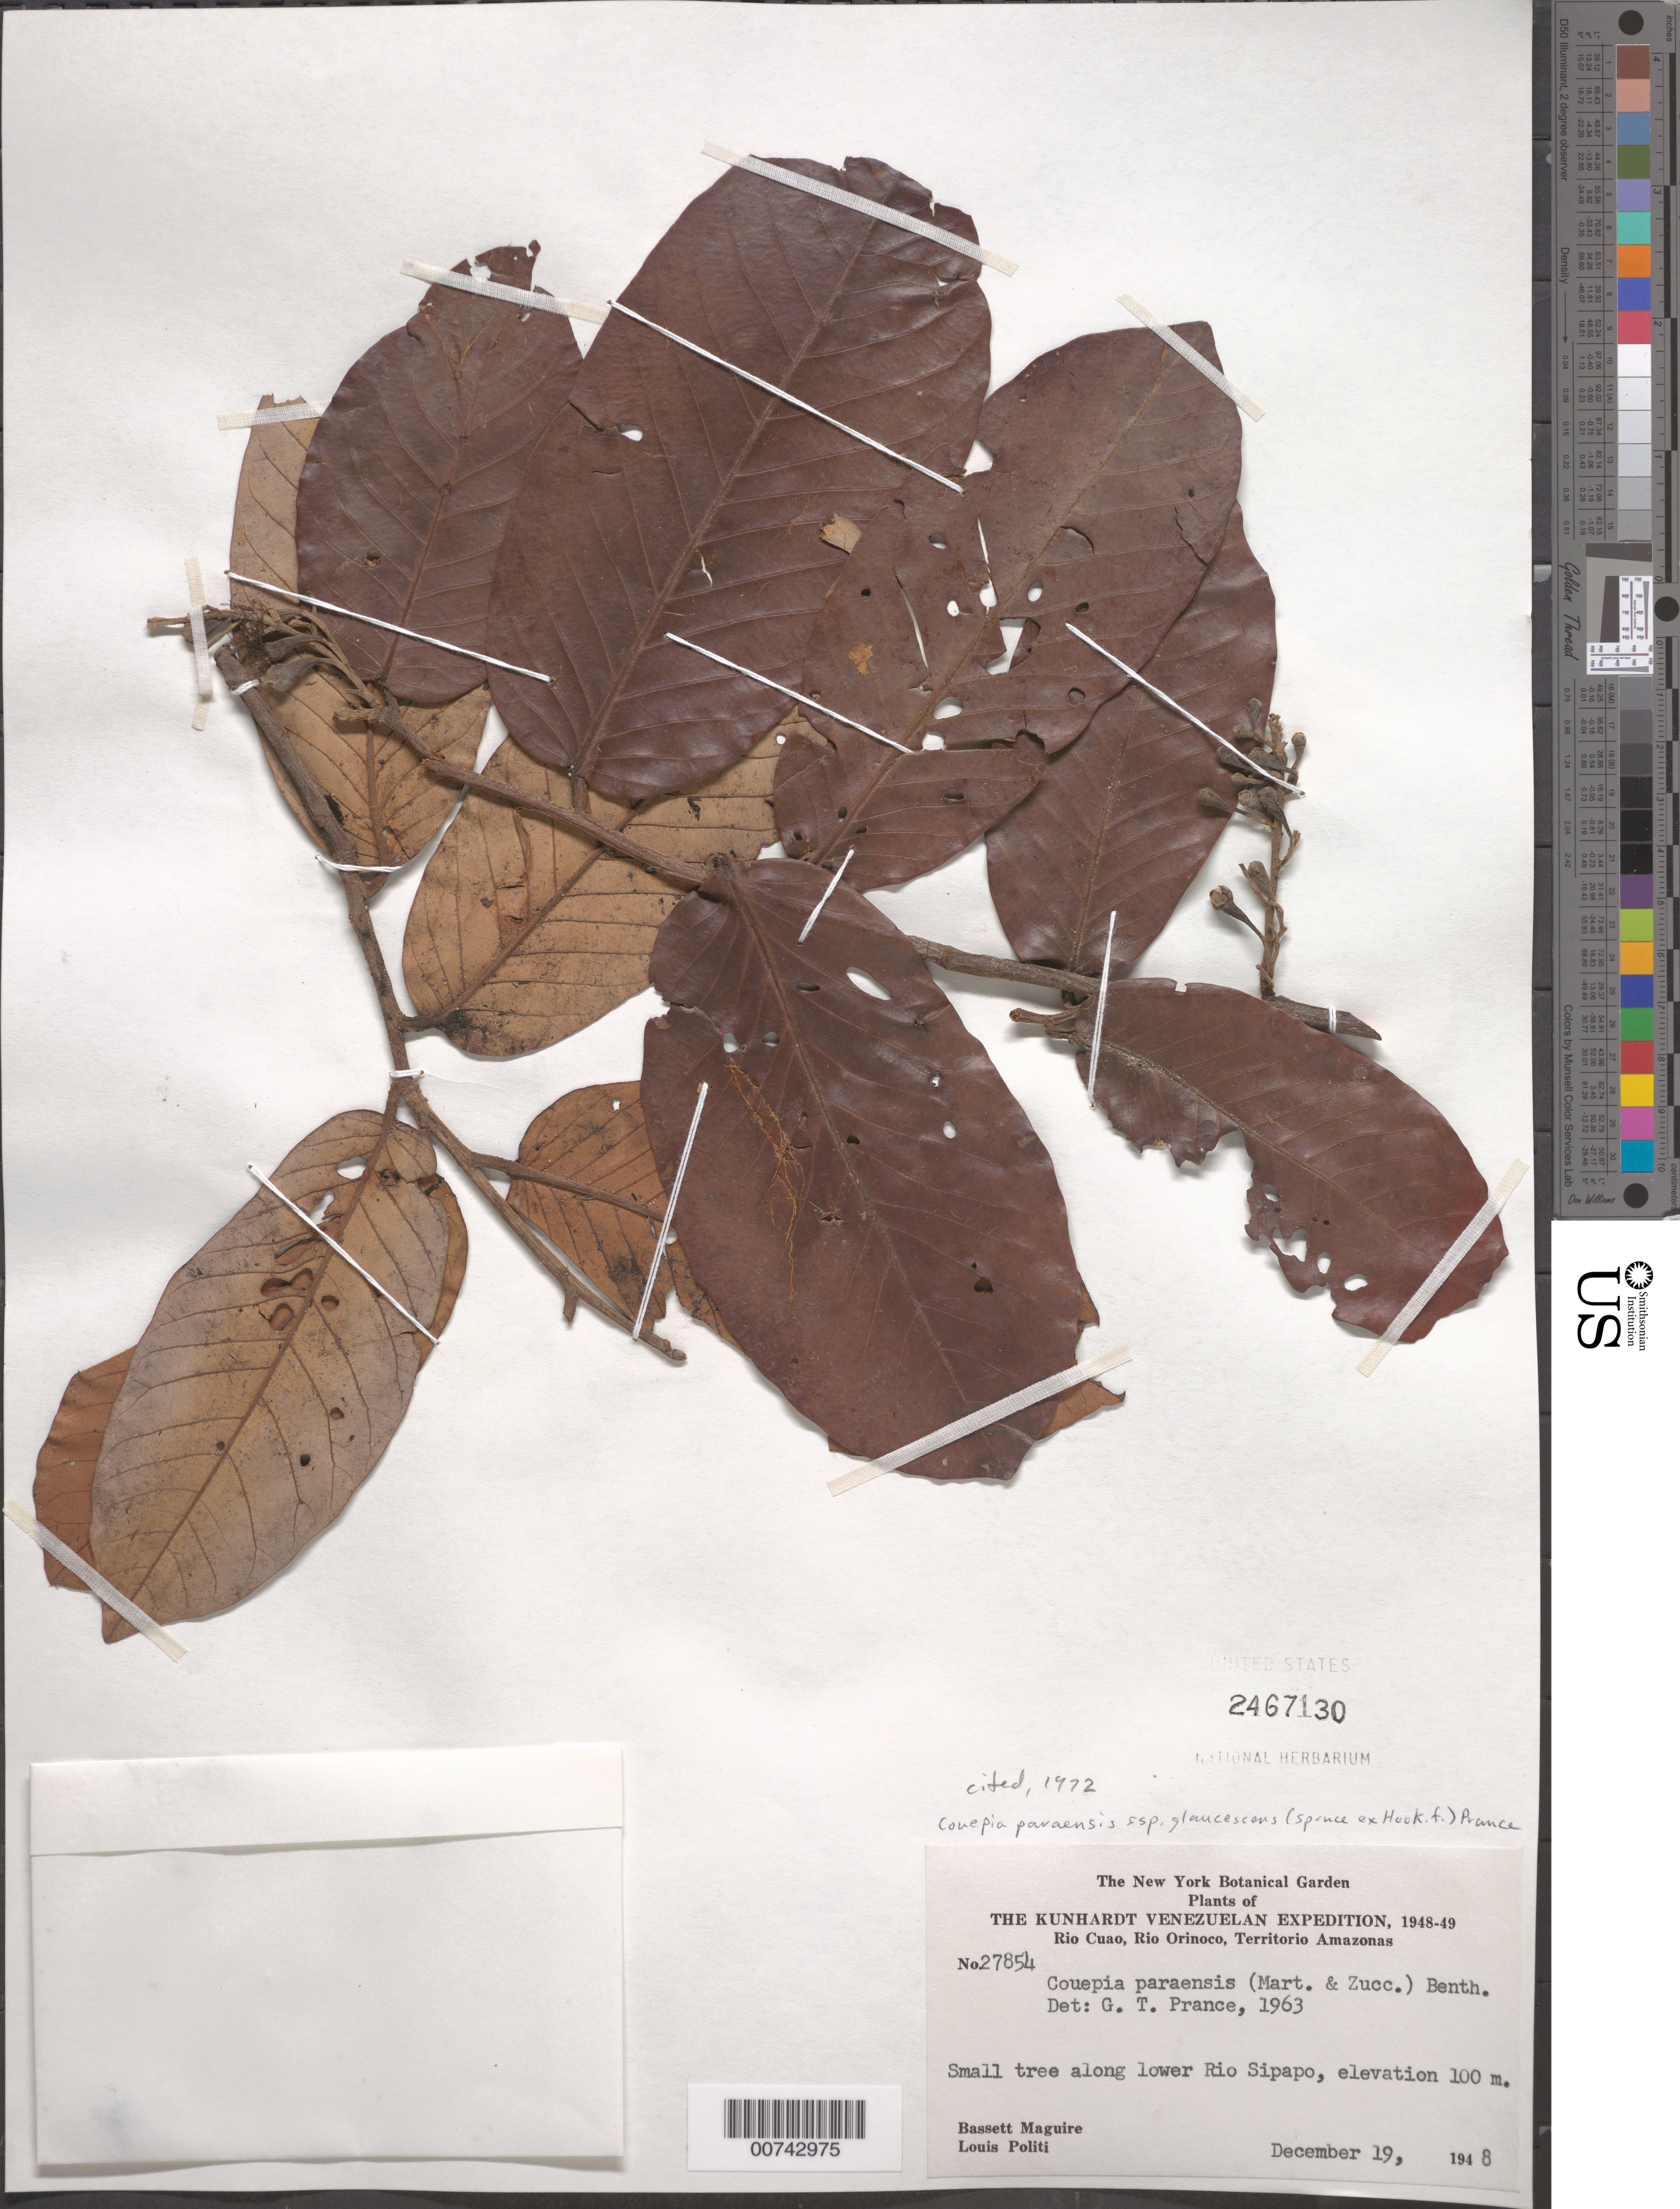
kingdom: Plantae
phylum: Tracheophyta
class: Magnoliopsida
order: Malpighiales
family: Chrysobalanaceae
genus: Couepia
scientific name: Couepia paraensis subsp. glaucescens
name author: (Spruce ex Hook. f.) Prance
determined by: Prance, G. T.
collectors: B. Maguire & L. Politi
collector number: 27854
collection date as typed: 19-Dec-48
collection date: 1948-12-19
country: Venezuela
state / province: Amazonas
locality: Río Sipapo, lower; Río Cuao, Río Orinoco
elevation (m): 100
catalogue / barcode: US 2467130